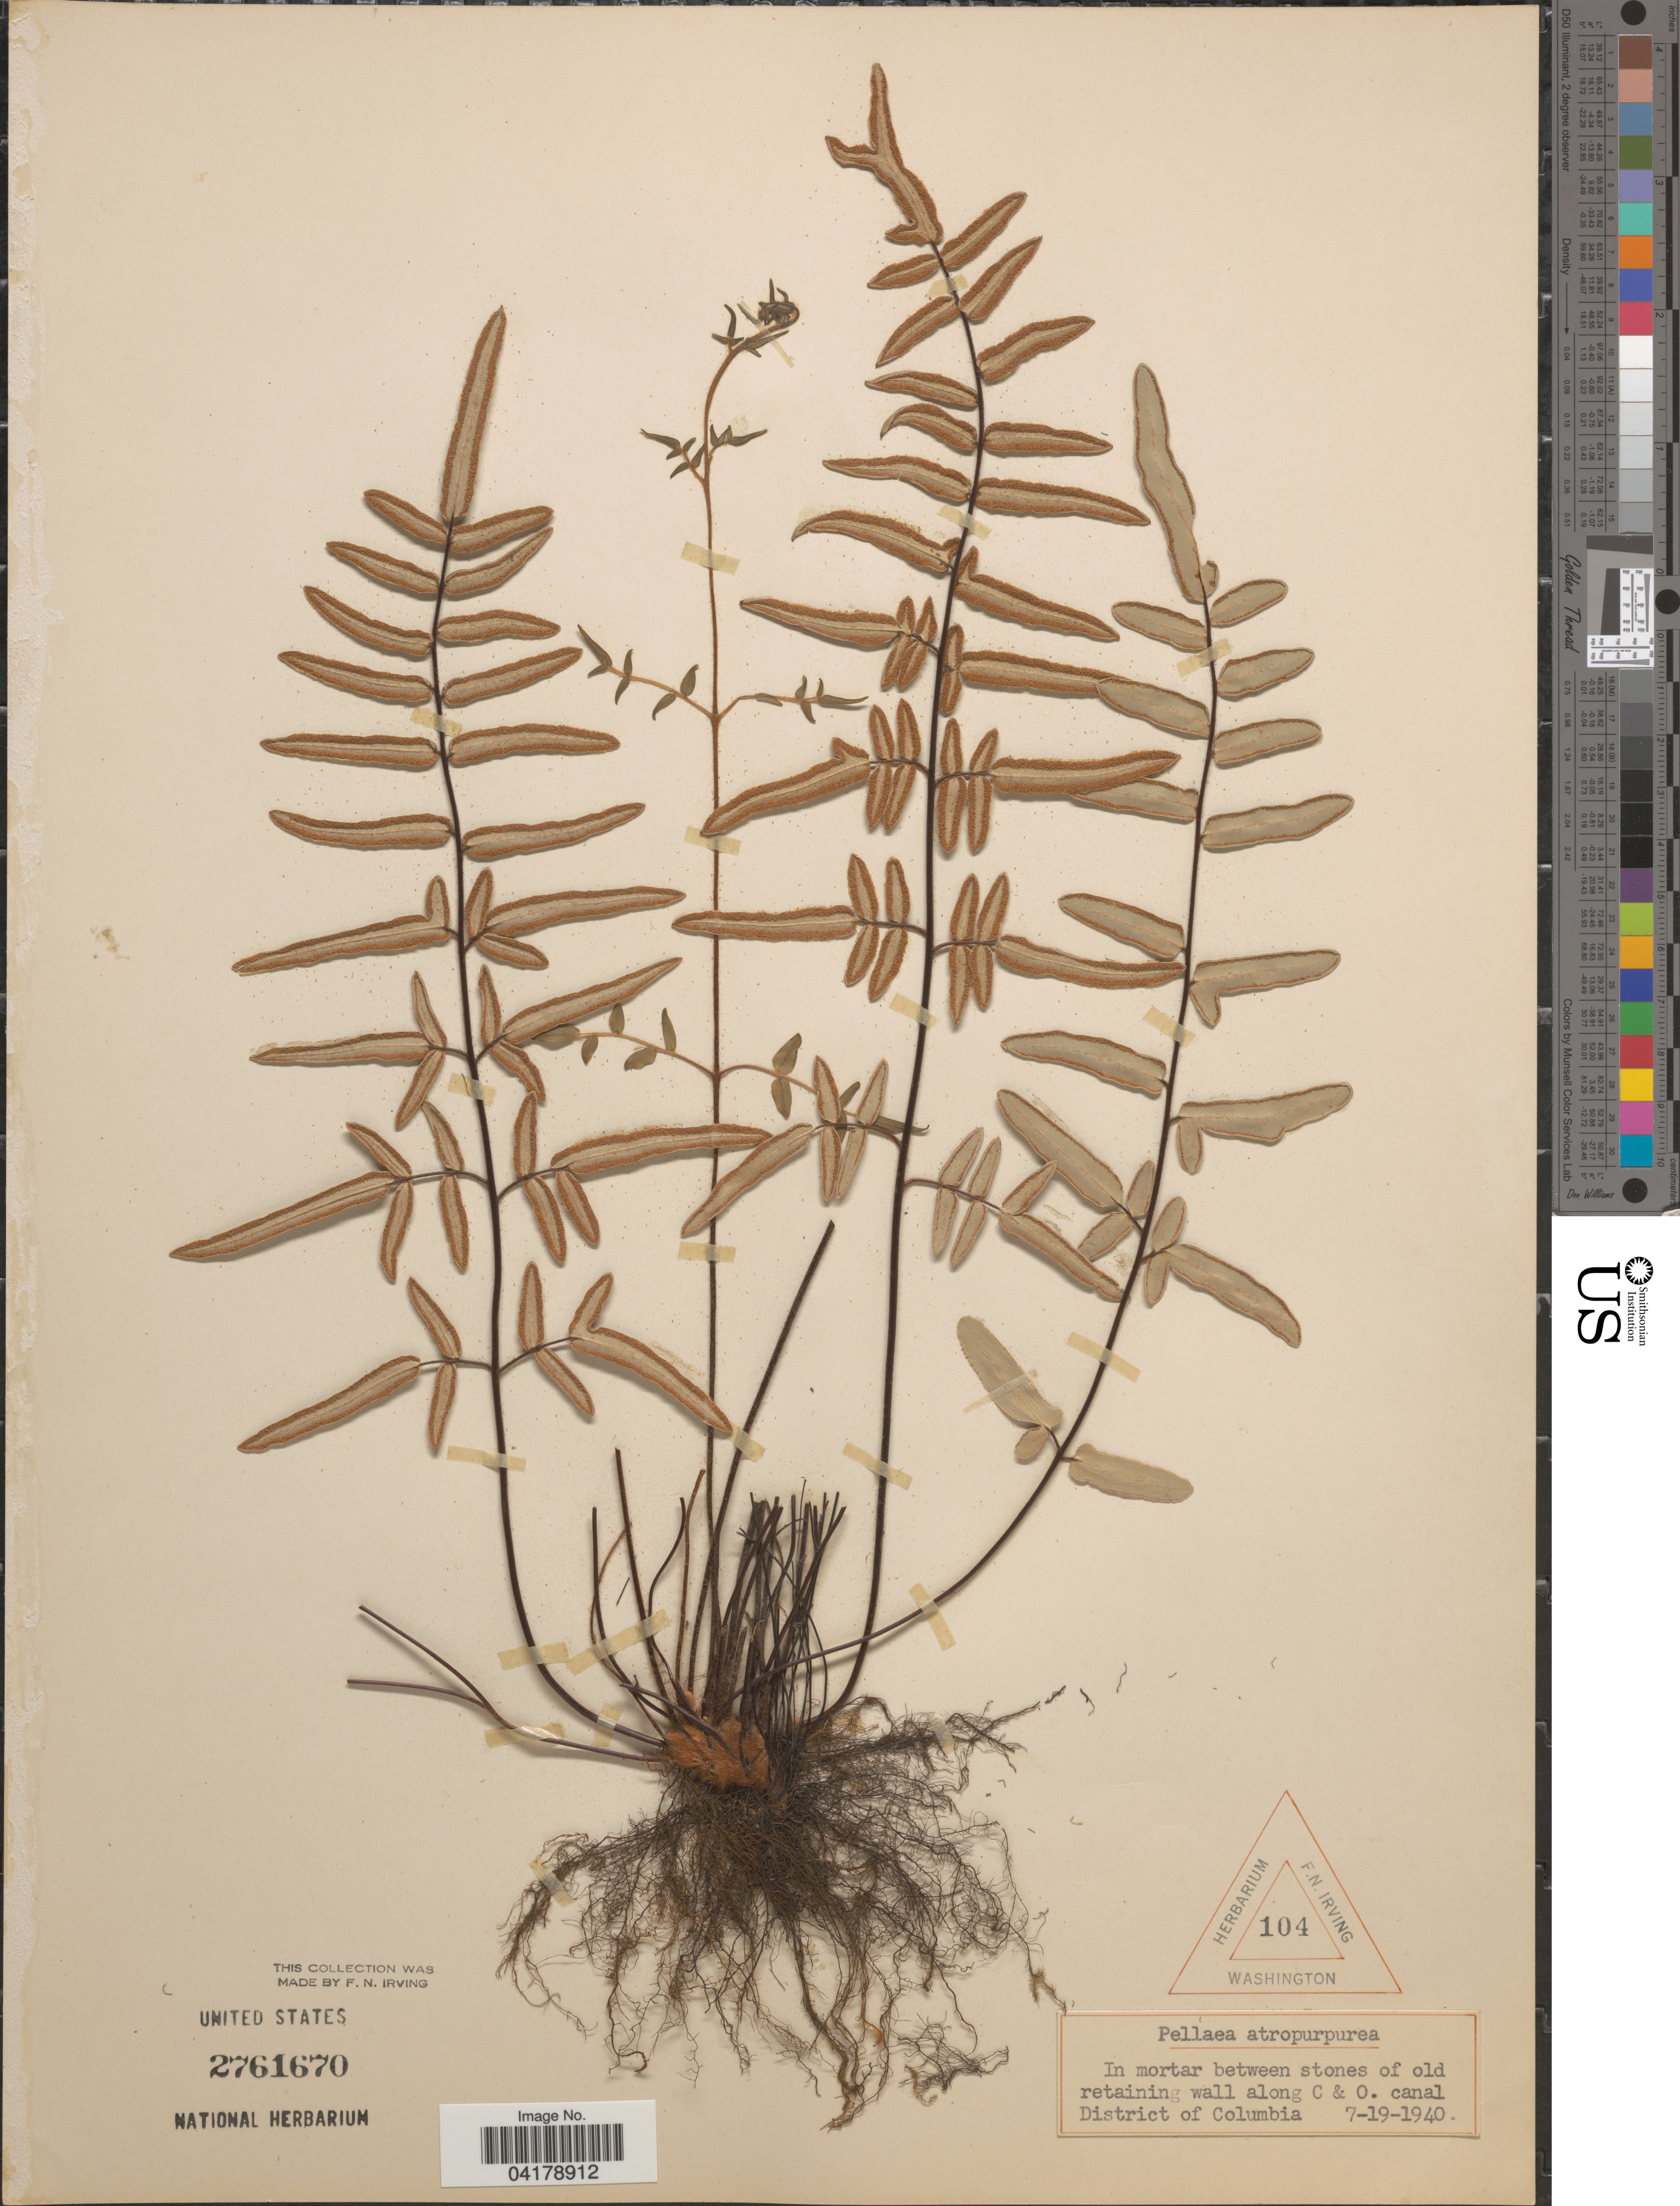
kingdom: Plantae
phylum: Tracheophyta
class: Polypodiopsida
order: Polypodiales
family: Pteridaceae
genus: Pellaea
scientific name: Pellaea atropurpurea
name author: (L.) Link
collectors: F. Irving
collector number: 104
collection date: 1940-07-19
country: United States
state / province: District of Columbia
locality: In mortar between stones of old retaining wall along C & O. canal.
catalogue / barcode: US 2761670